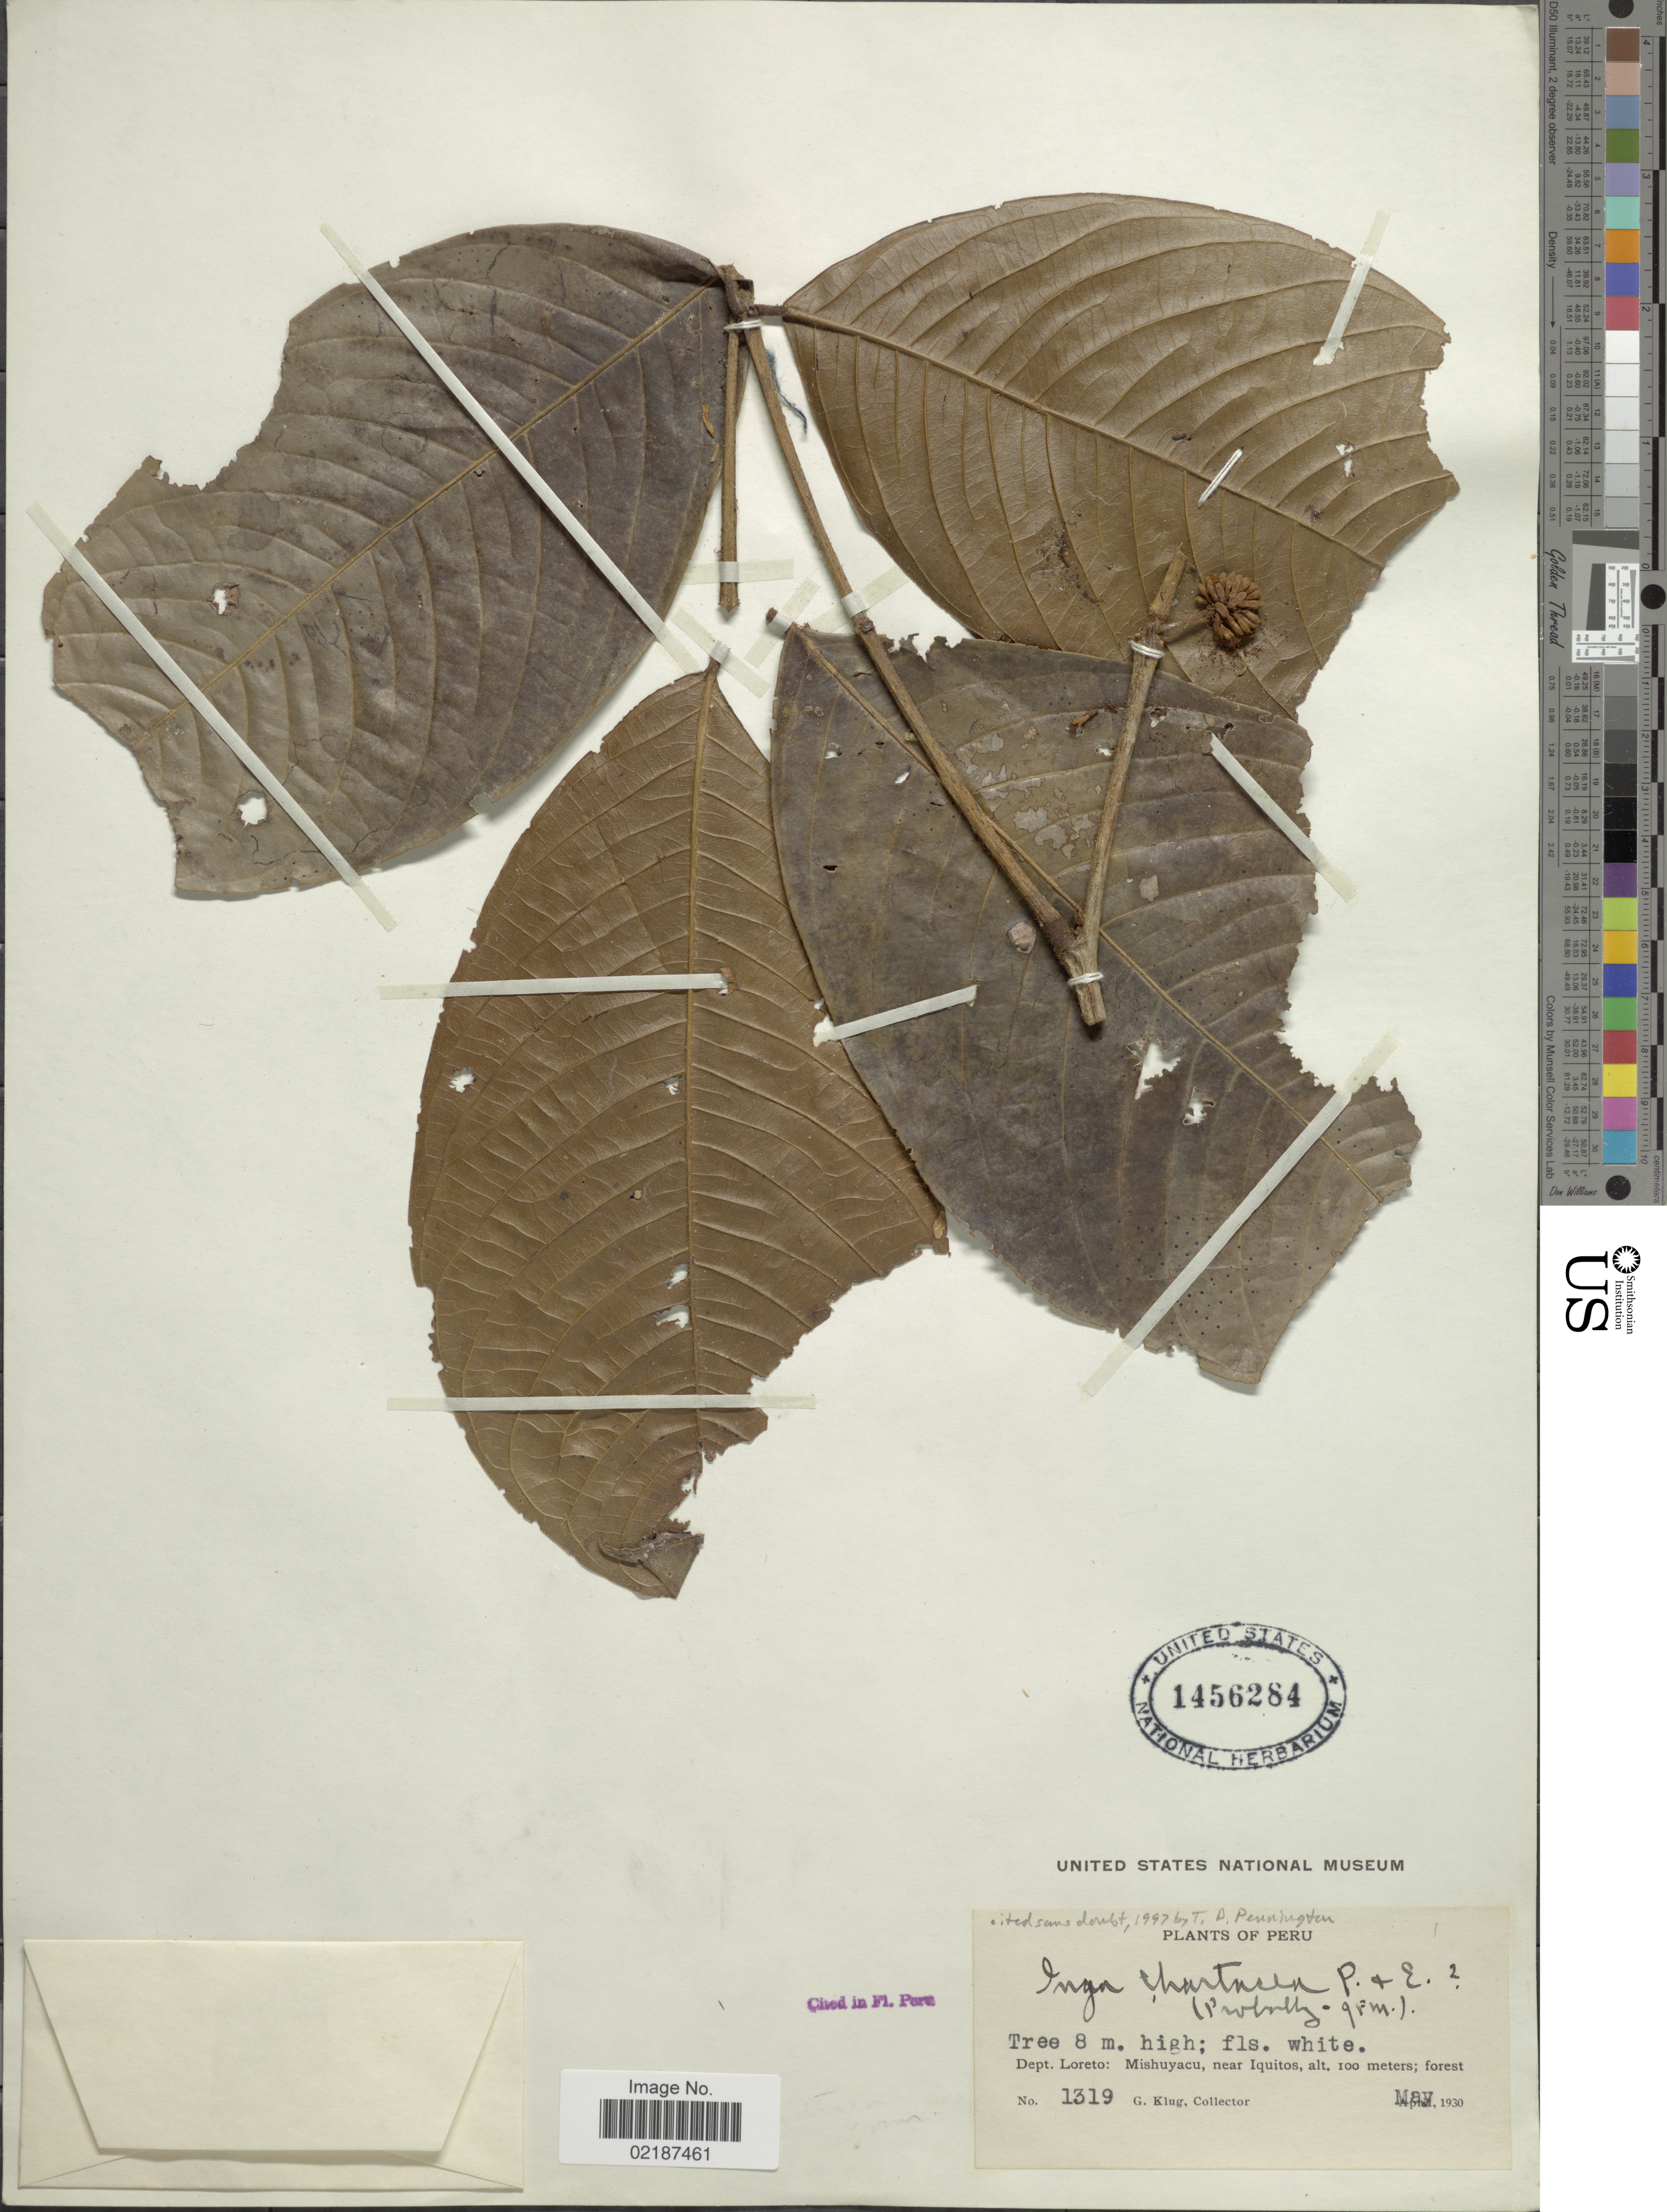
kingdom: Plantae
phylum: Tracheophyta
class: Magnoliopsida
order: Fabales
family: Fabaceae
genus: Inga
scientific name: Inga chartacea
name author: Poepp. & Endl.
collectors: G. Klug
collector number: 1319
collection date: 1930-05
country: Peru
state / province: Loreto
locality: Dept. Loreto: Mishuyacu, near Iquitos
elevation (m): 100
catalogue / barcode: US 1456284